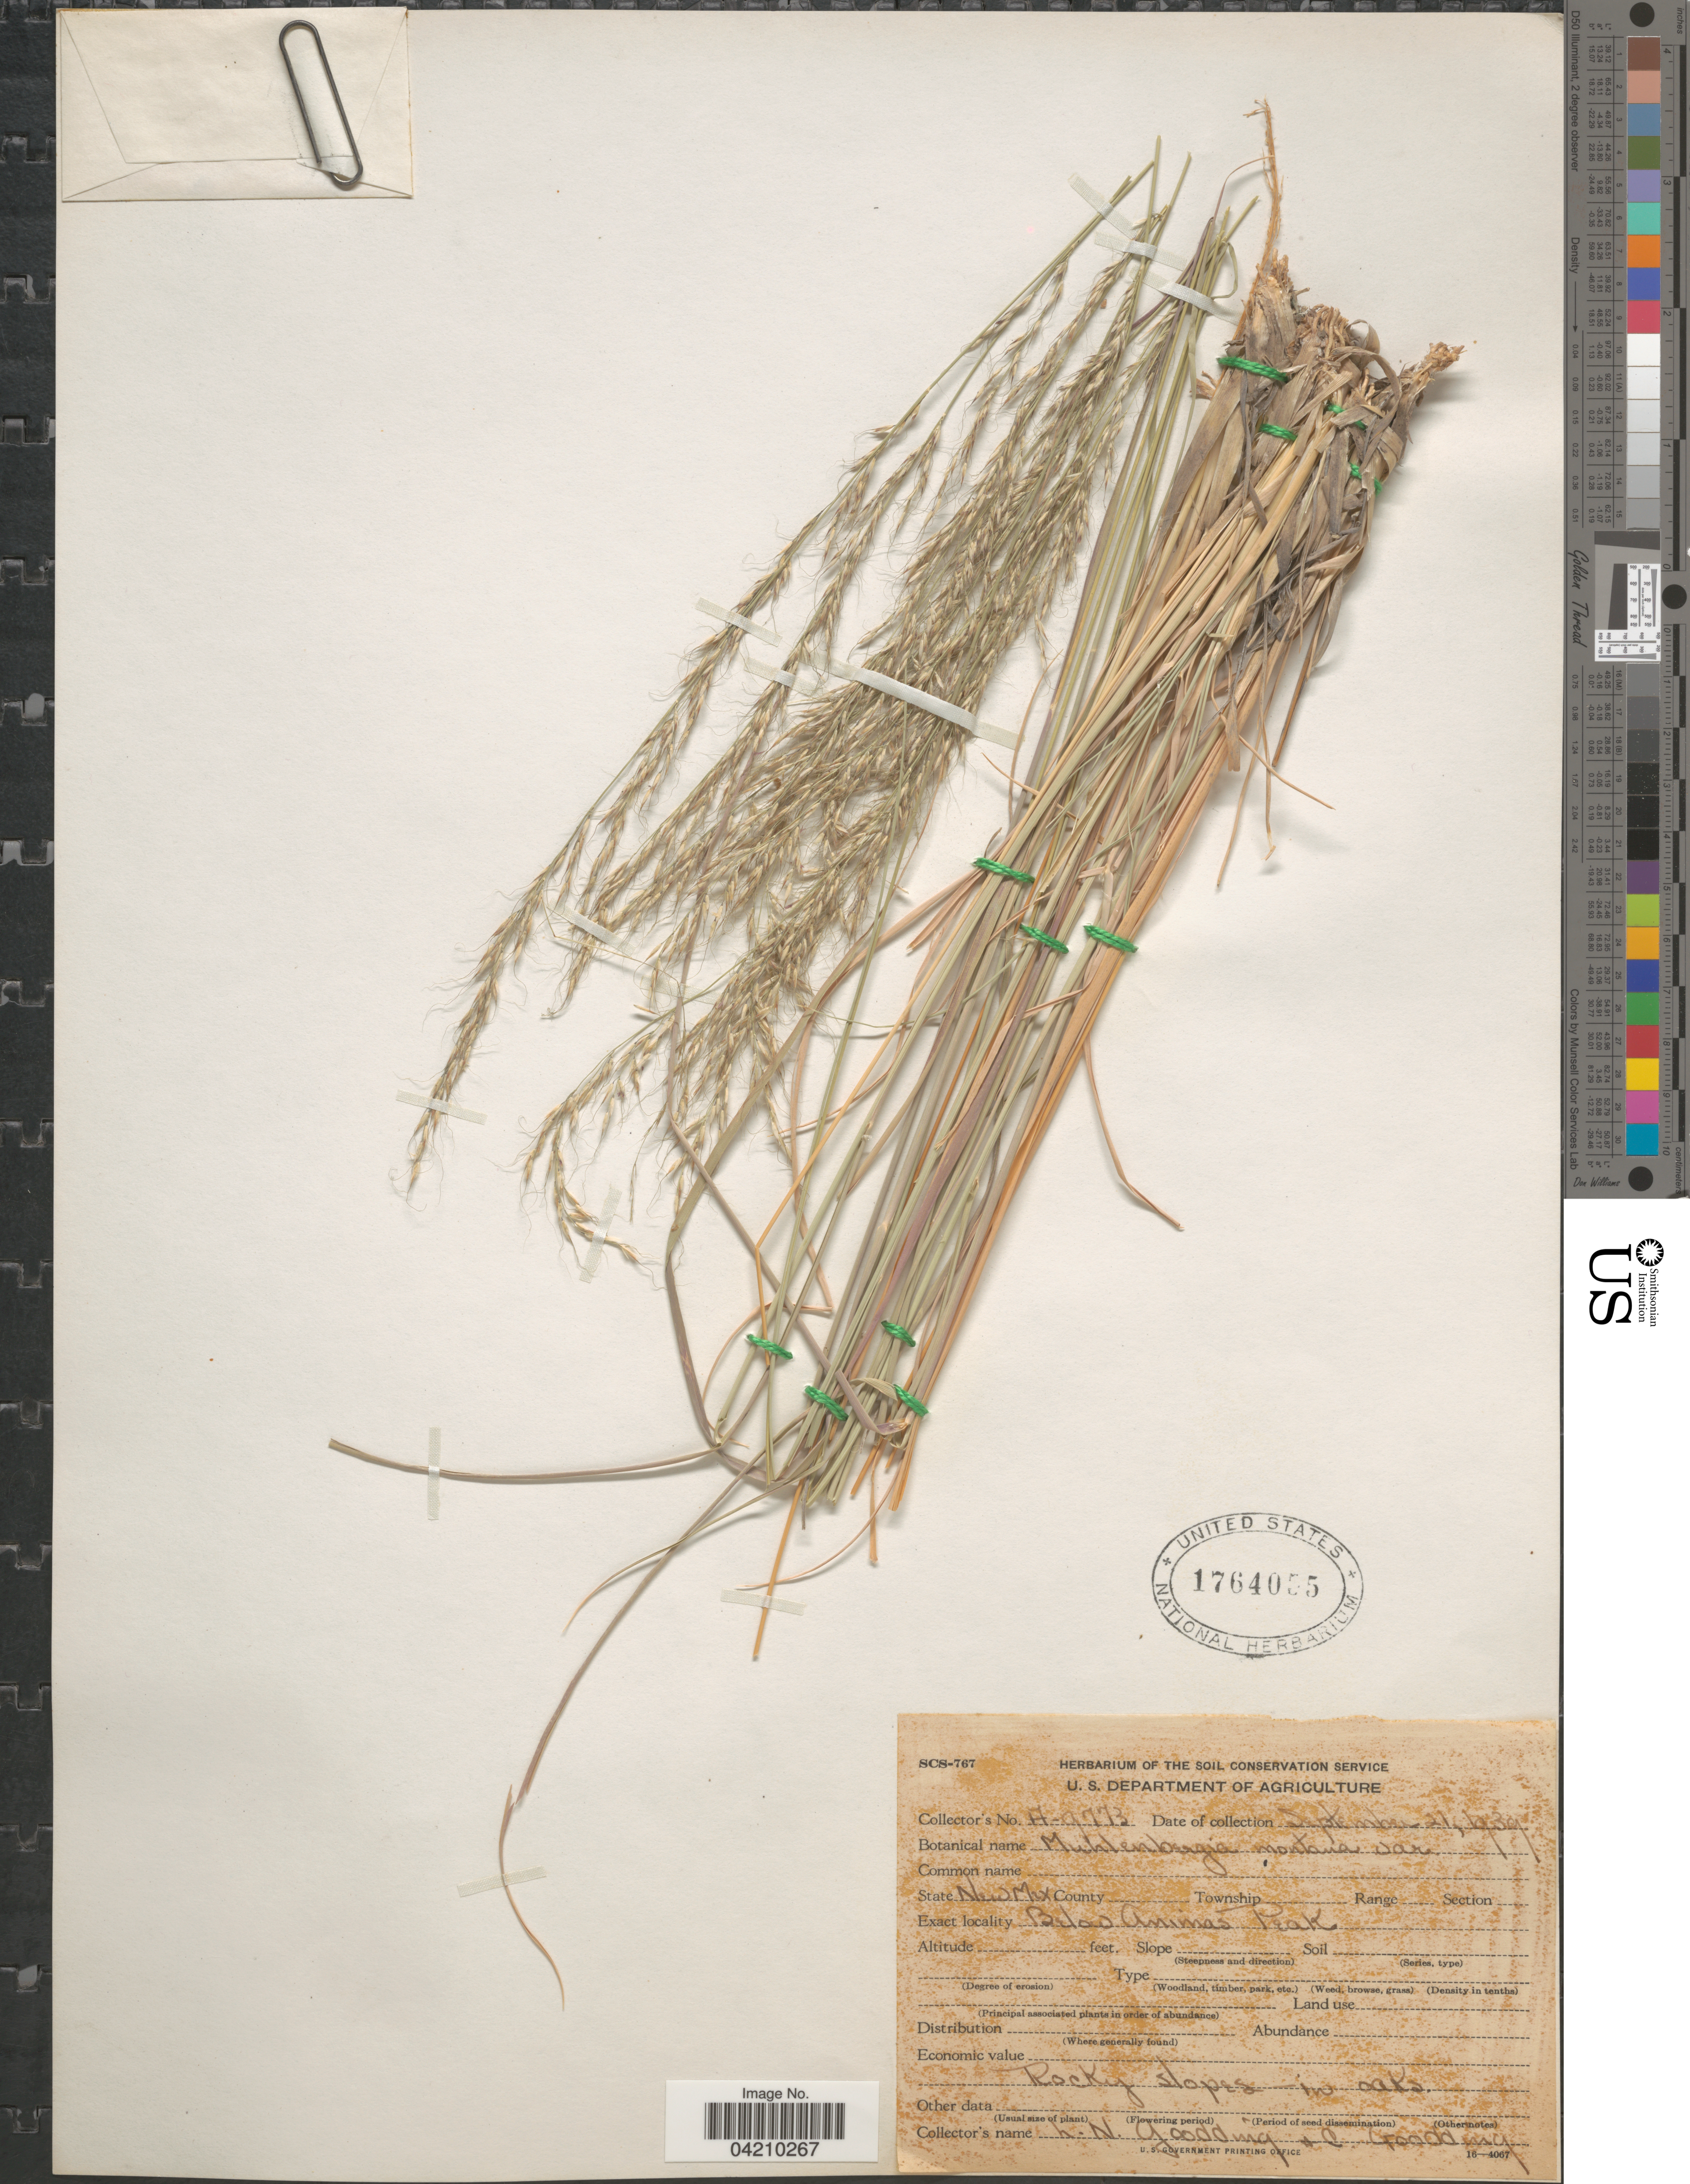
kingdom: Plantae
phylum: Tracheophyta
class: Liliopsida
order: Poales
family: Poaceae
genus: Muhlenbergia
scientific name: Muhlenbergia montana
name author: (Nutt.) Hitchc.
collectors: L. N. Goodding & C. Goodding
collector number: H-9773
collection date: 1939-09-21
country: United States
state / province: New Mexico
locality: Below Animas Peak.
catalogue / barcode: US 1764055